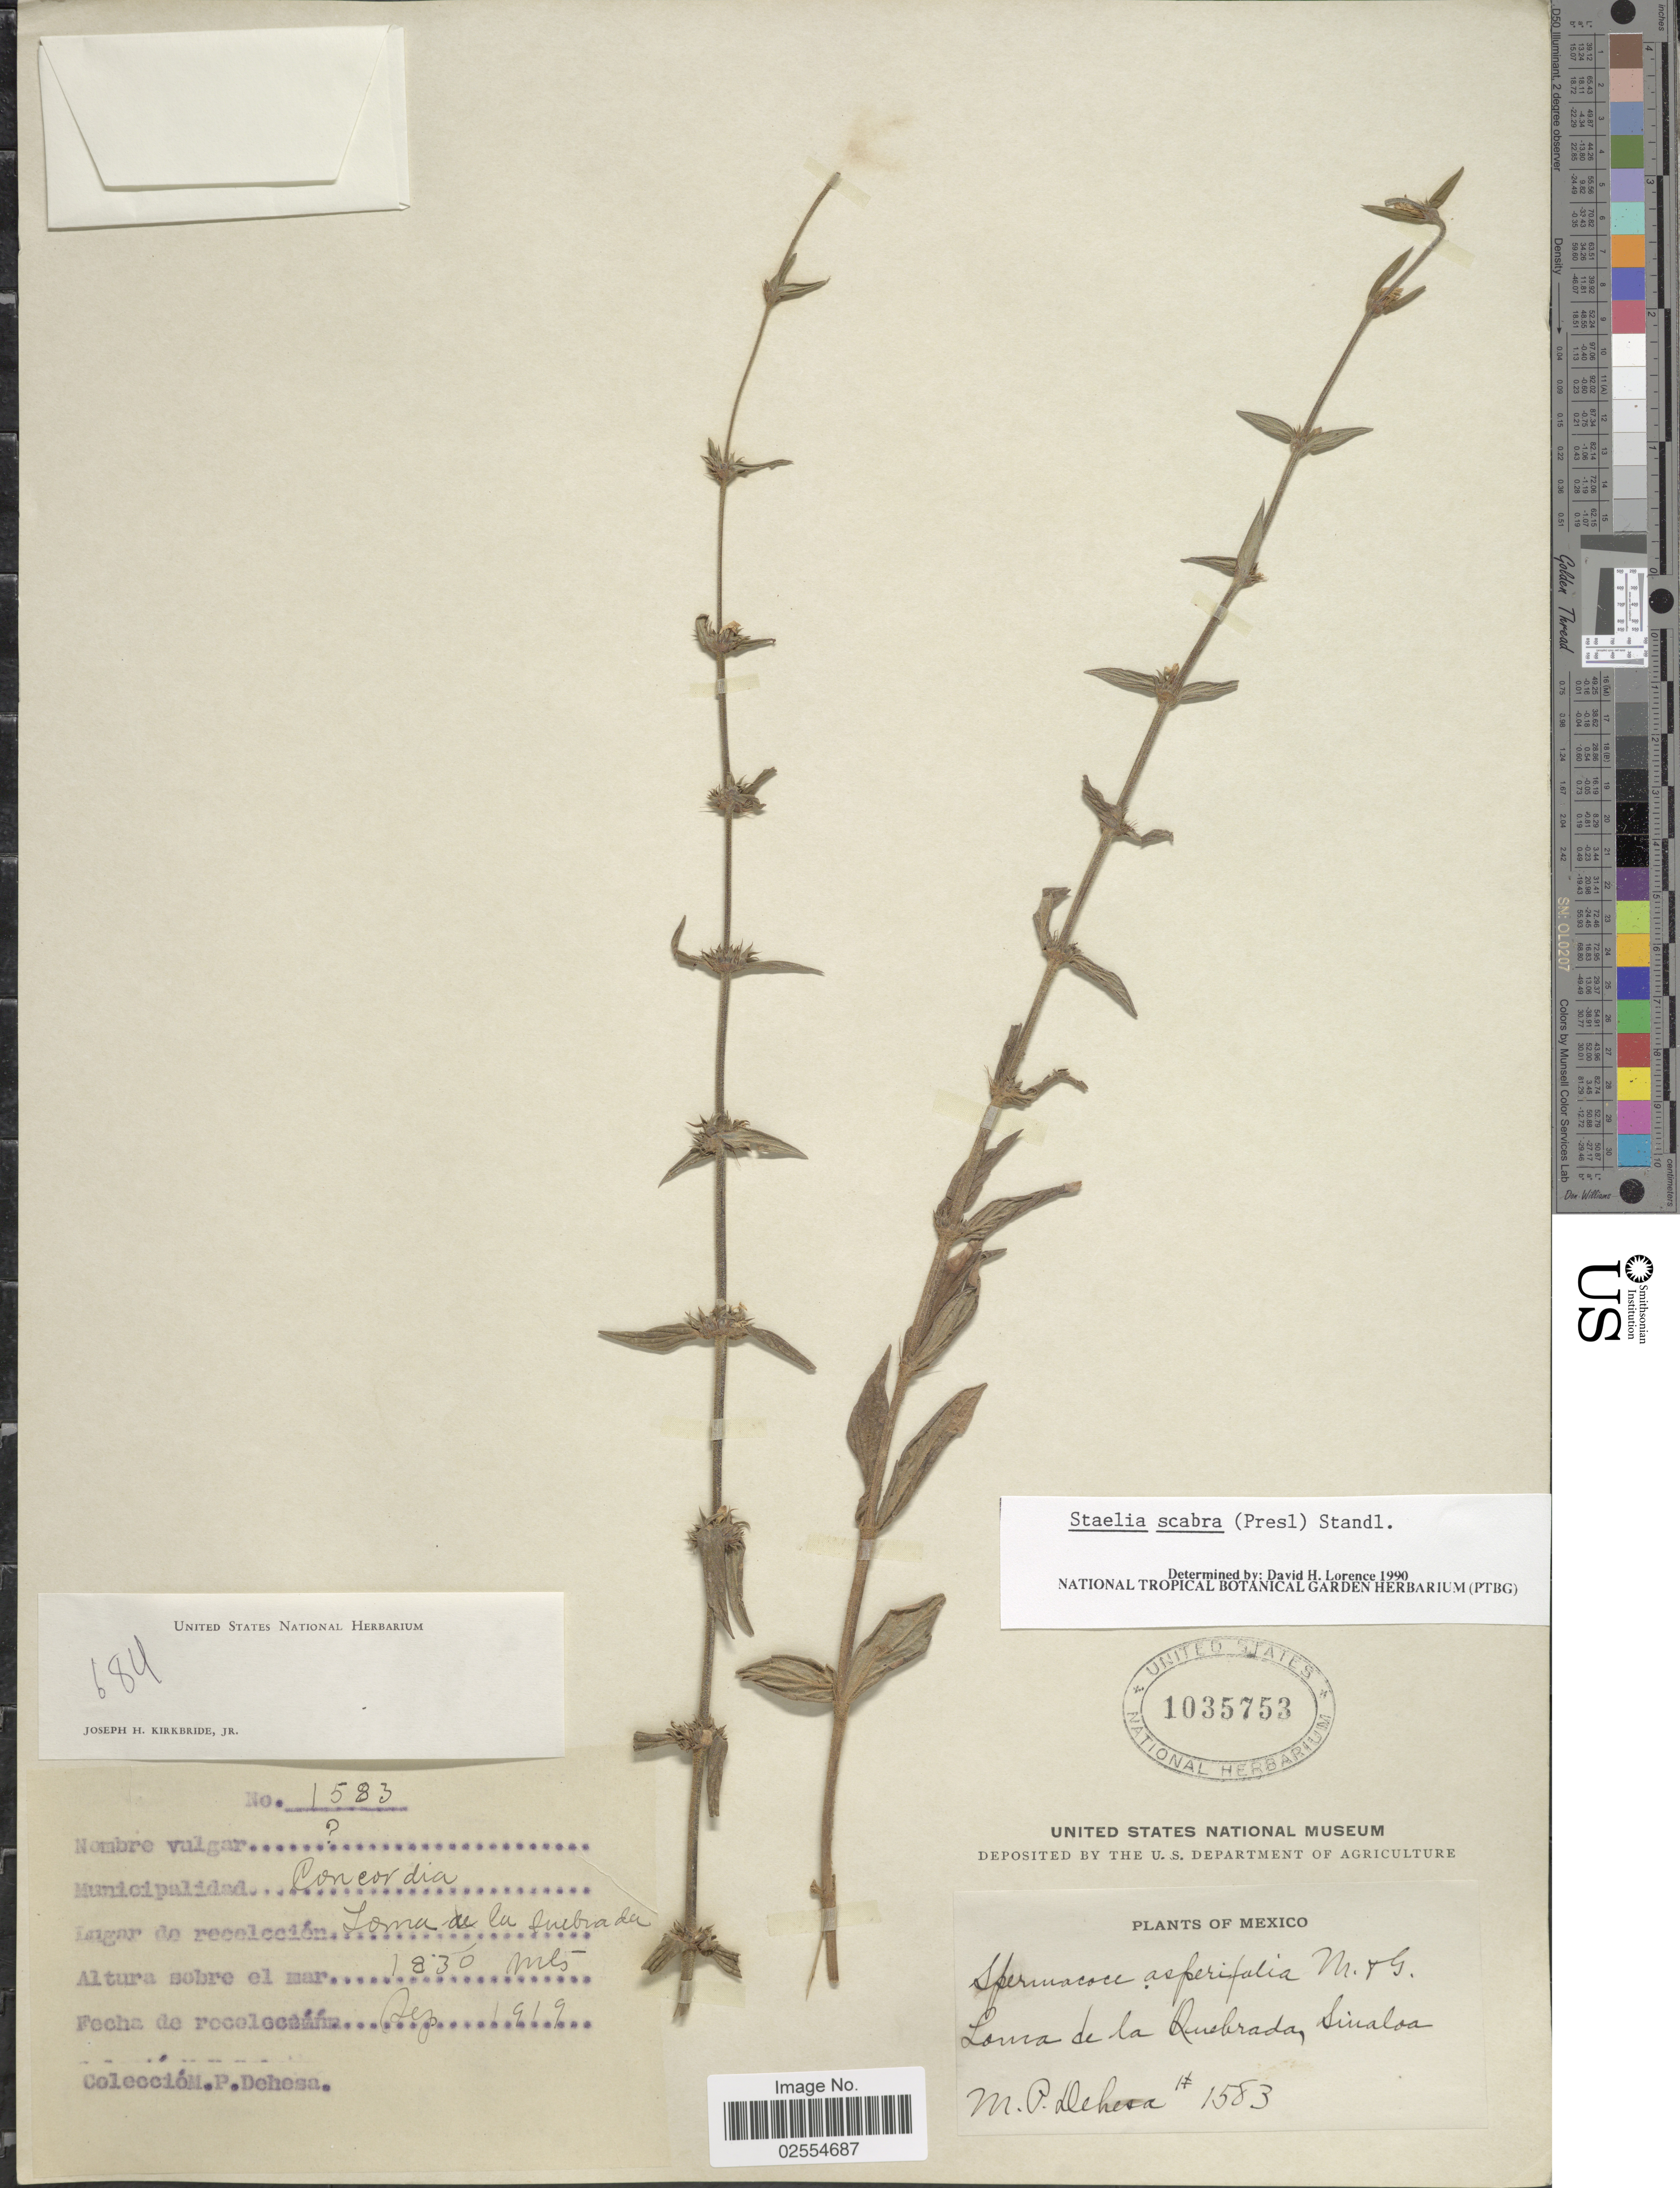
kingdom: Plantae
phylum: Tracheophyta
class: Magnoliopsida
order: Gentianales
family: Rubiaceae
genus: Staelia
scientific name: Staelia scabra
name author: (C. Presl) Standl.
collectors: M. Dehesa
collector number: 1583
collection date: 1919-09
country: Mexico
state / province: Sinaloa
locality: Municipalidad Concordia, Loma de la Quebrada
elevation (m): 1830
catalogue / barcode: US 1035753